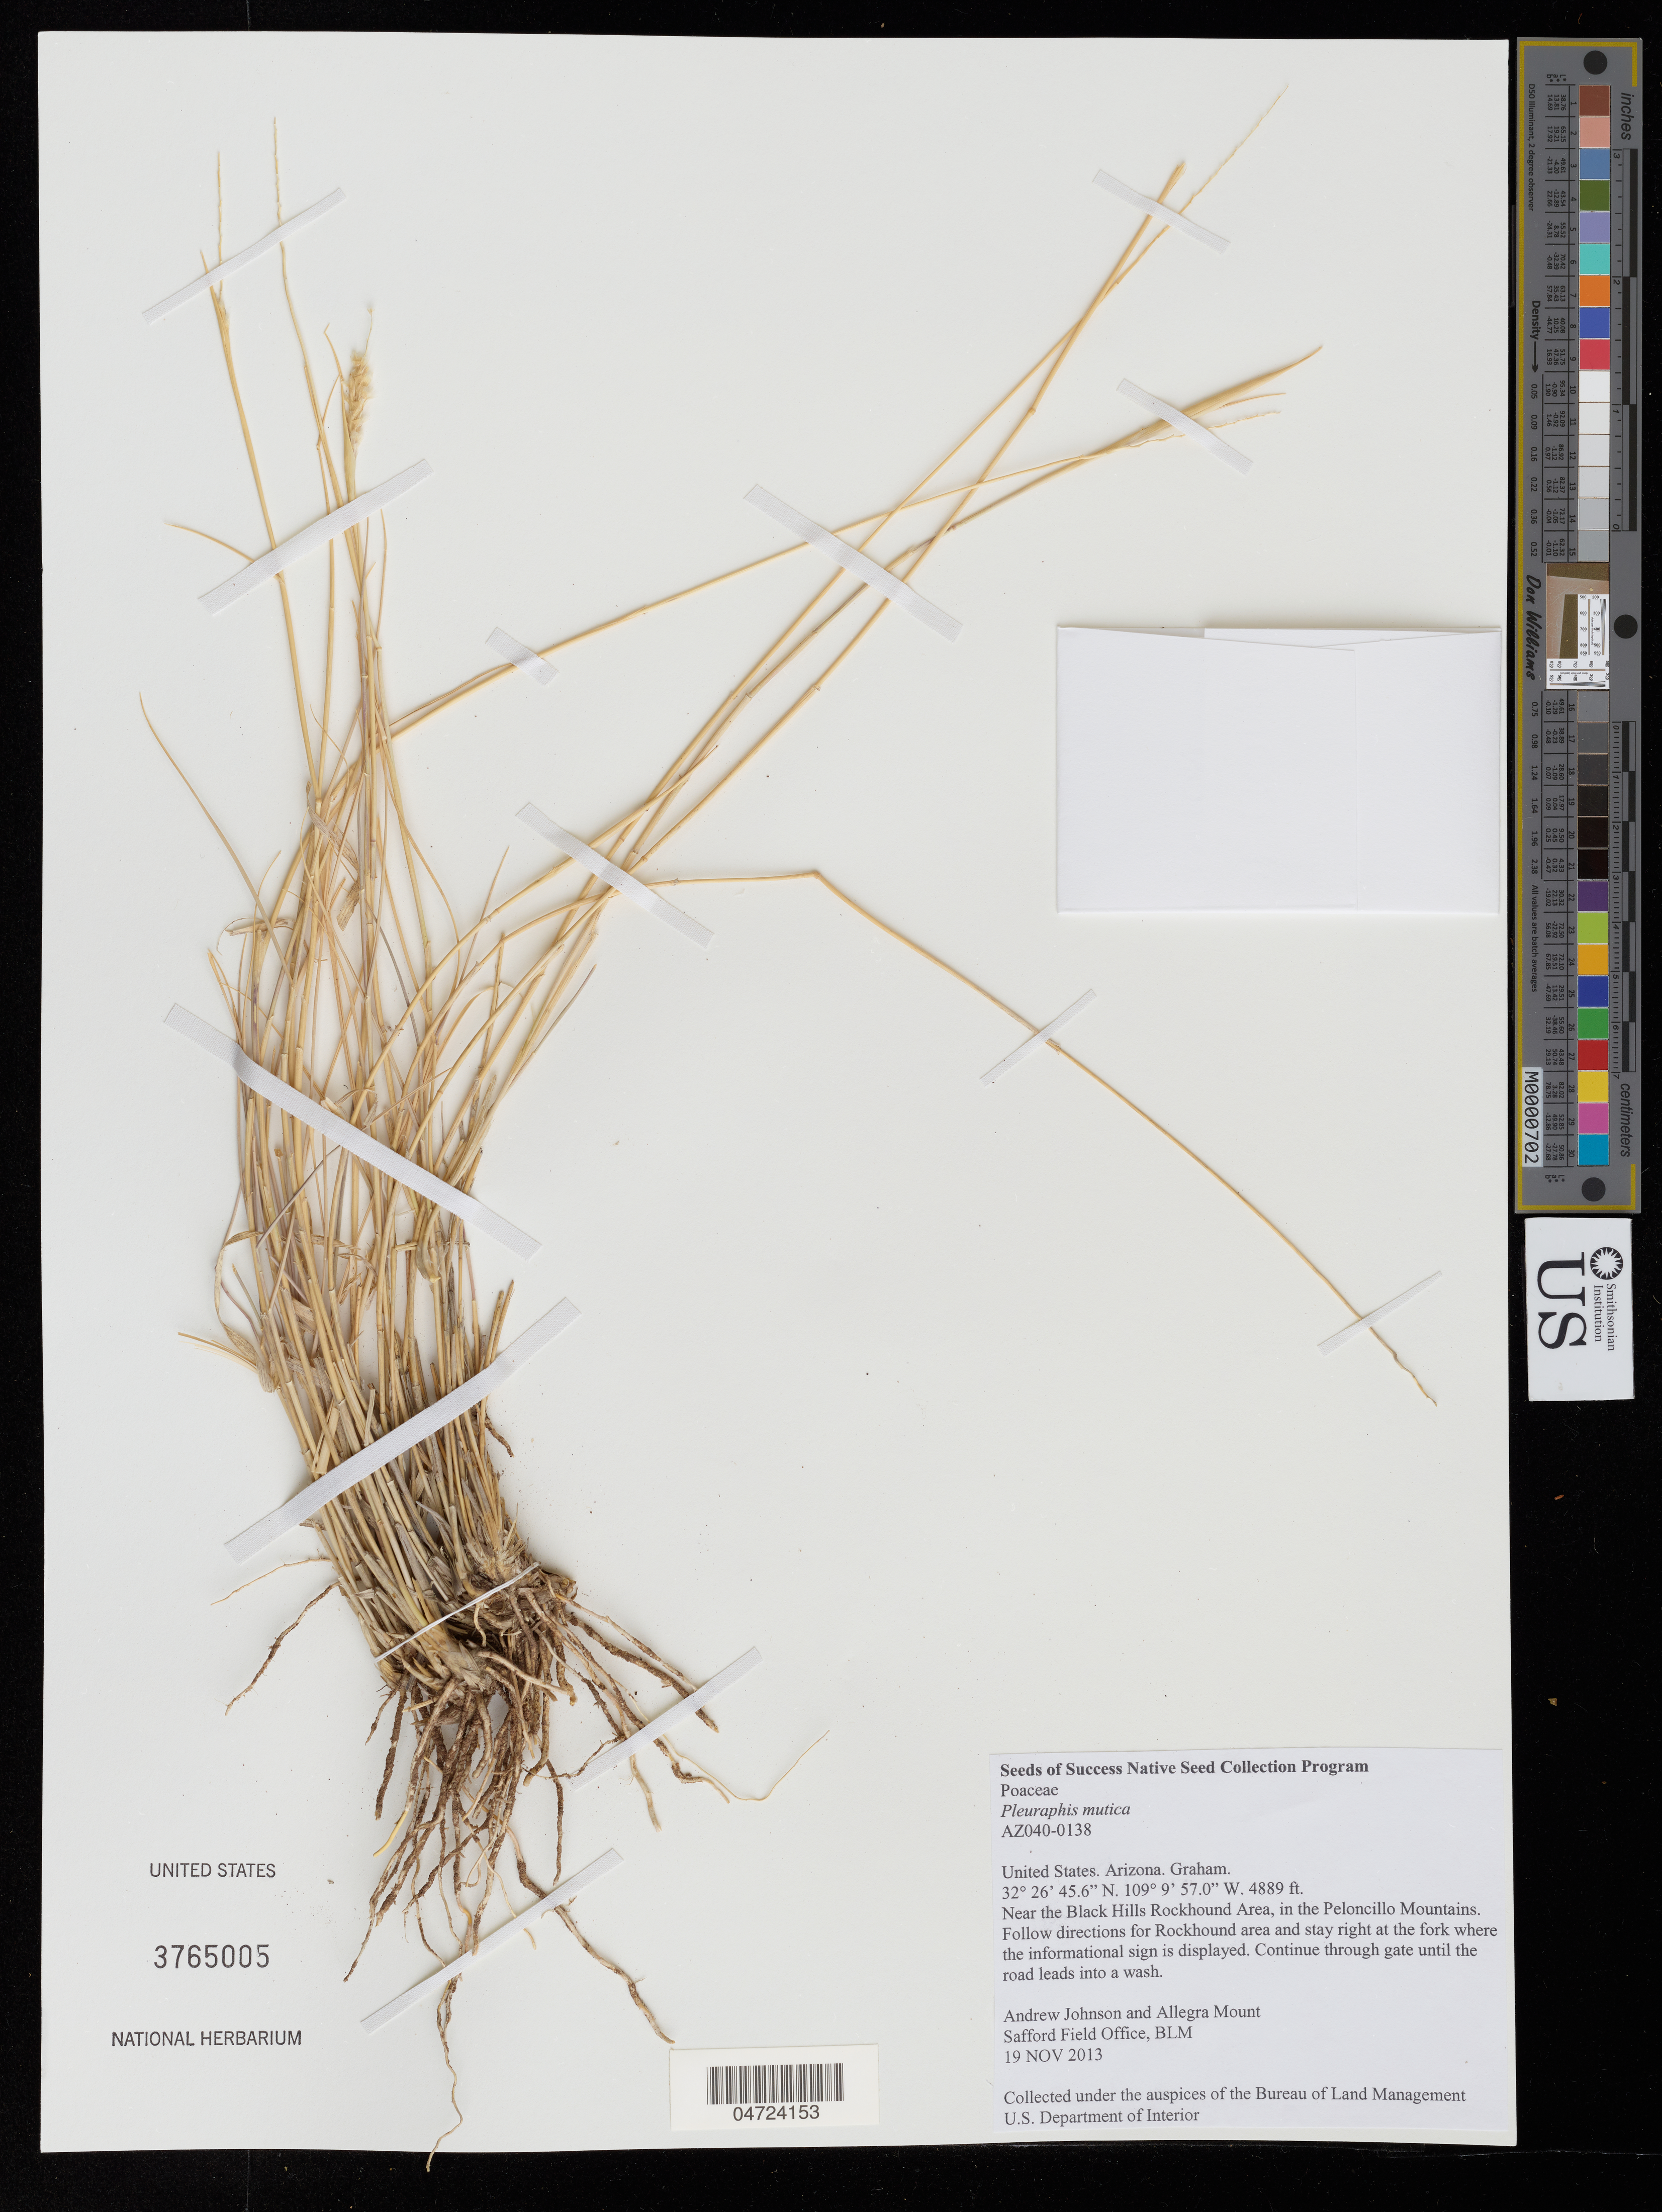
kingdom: Plantae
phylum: Tracheophyta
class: Liliopsida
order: Poales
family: Poaceae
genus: Pleuraphis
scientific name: Pleuraphis mutica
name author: Buckley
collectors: A. Johnson & A. Mount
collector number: AZ040-0138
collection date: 2013-11-19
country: United States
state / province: Arizona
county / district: Graham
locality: Graham. Near the Black Hills Rockhound Area, in the Peloncillo Mountains. Follow directions for Rockhound area and stay right at the fork where the informational sign is displayed. Continue through gate until the road leads into a wash.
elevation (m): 1490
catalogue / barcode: US 3765005